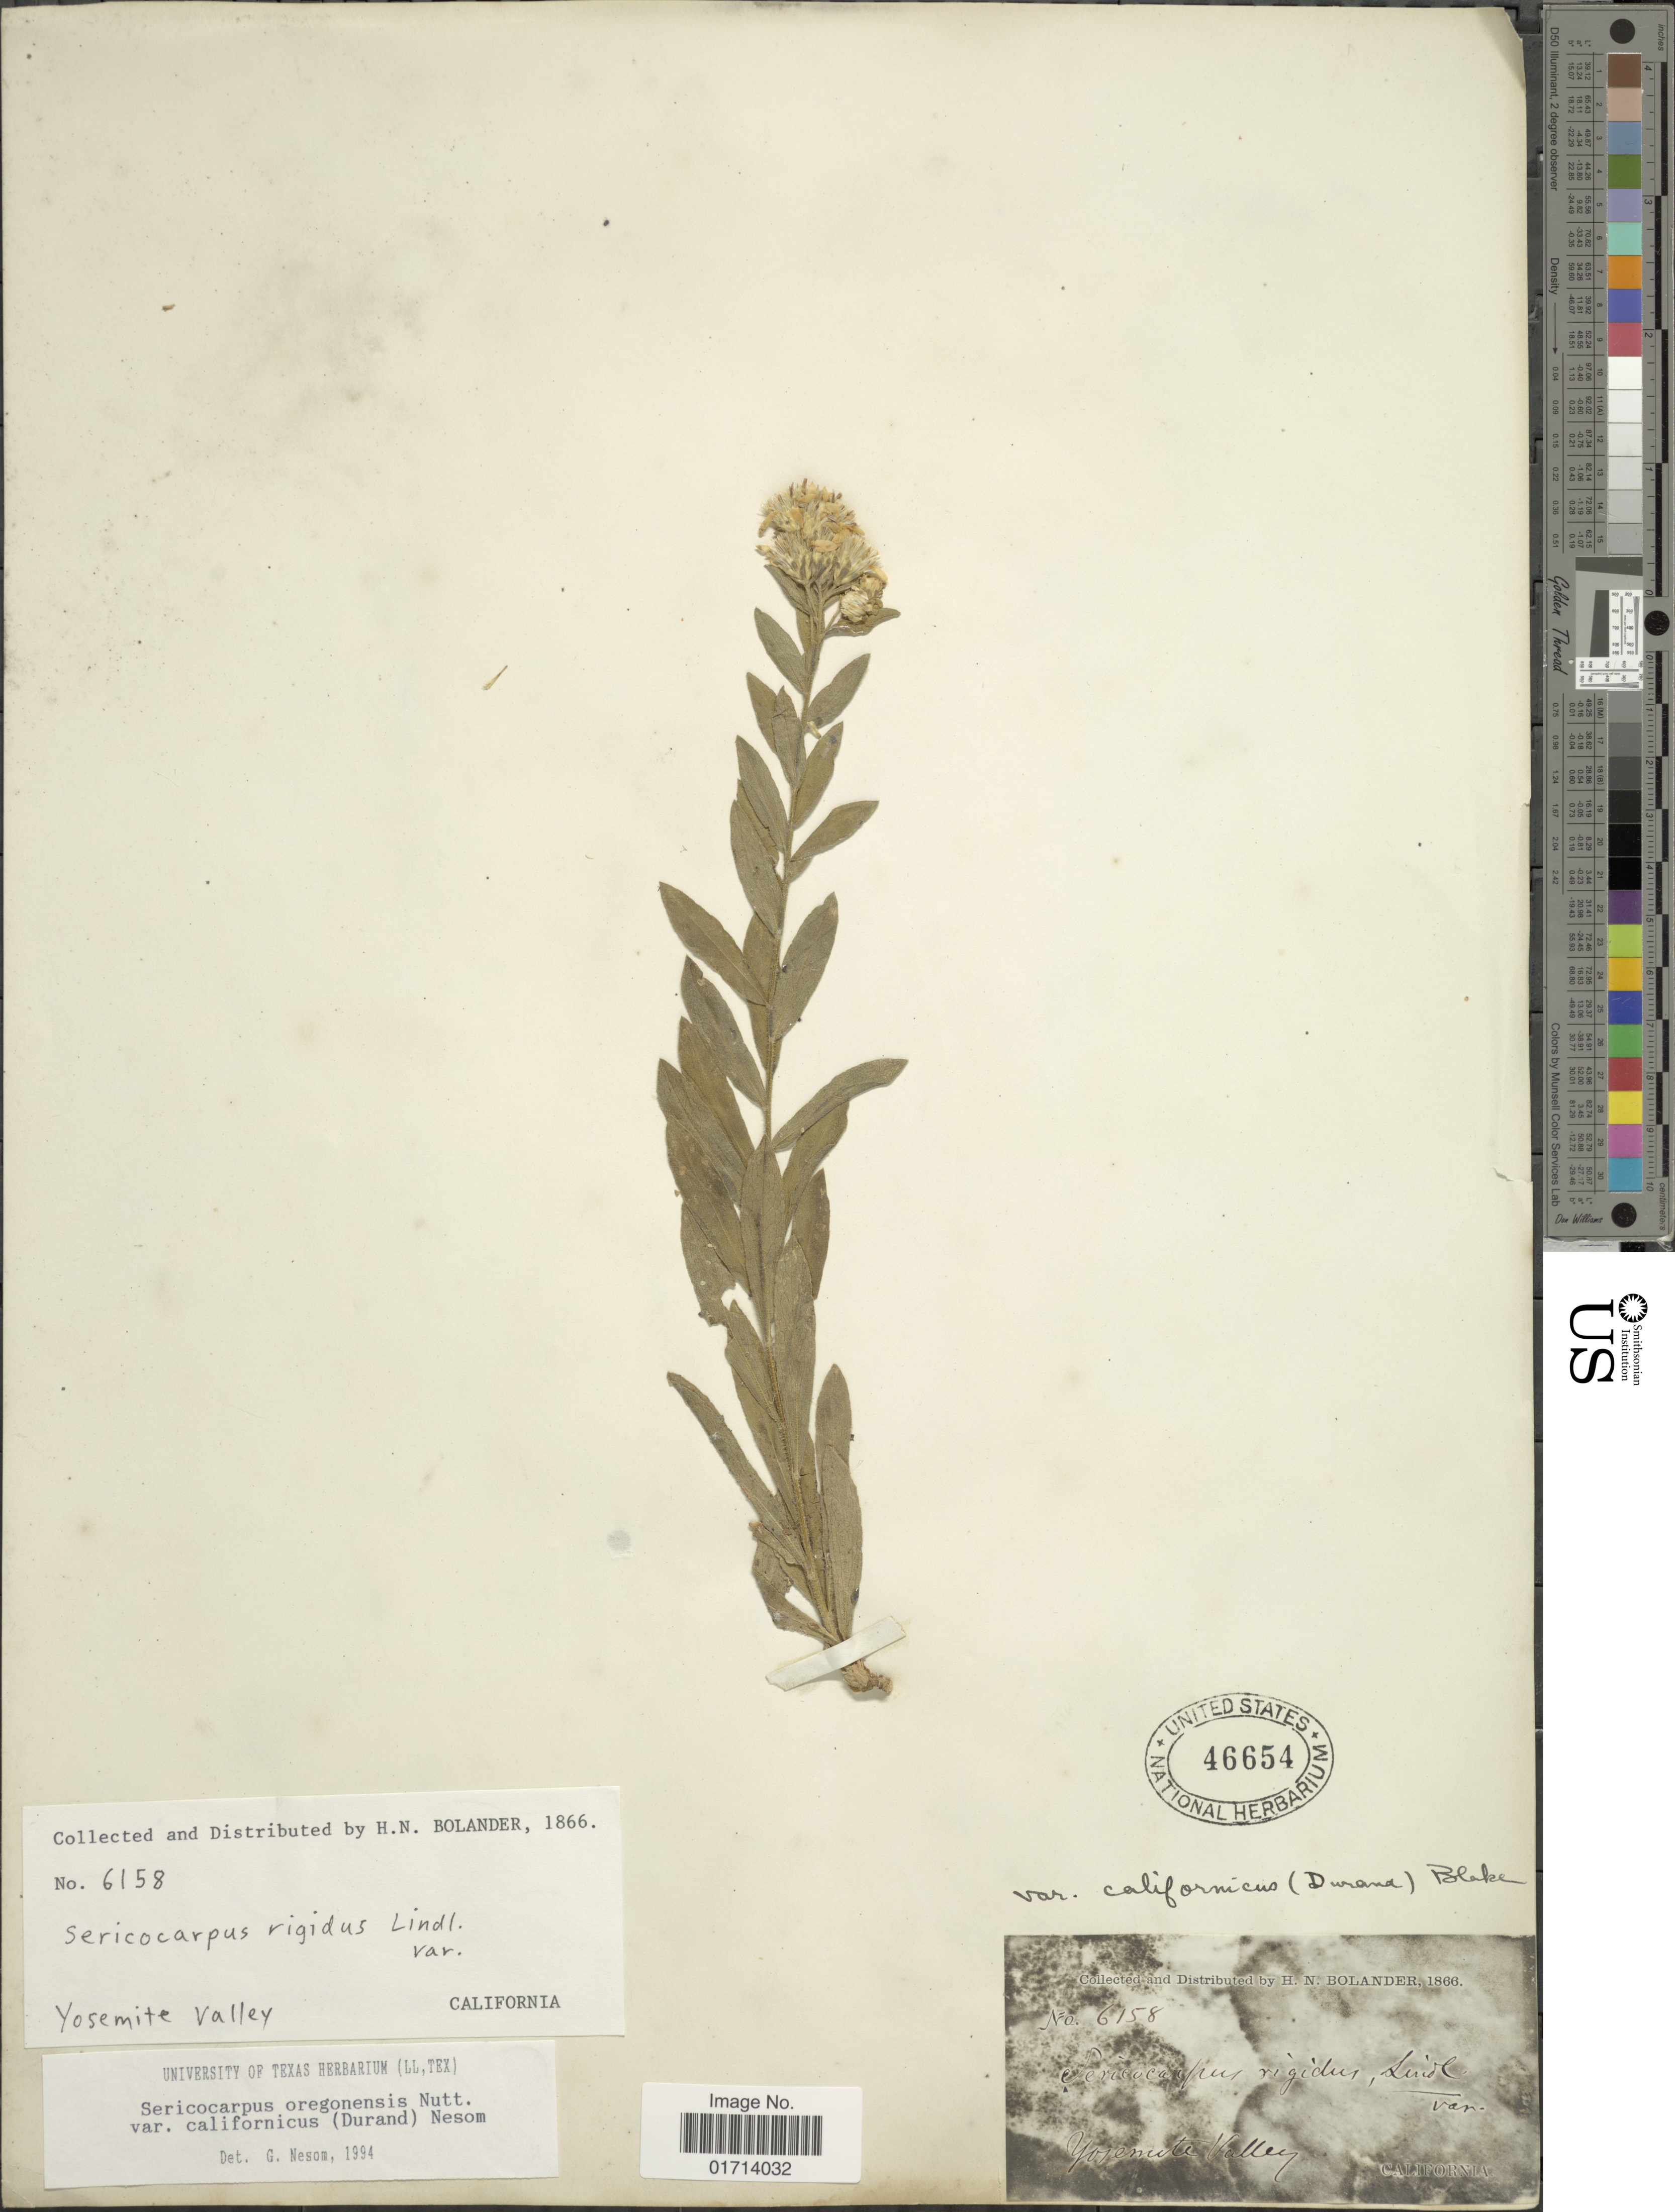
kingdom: Plantae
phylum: Tracheophyta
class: Magnoliopsida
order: Asterales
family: Asteraceae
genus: Sericocarpus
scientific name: Sericocarpus oregonensis var. californicus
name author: (Durand) G.L. Nesom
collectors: H. Bolander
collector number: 6158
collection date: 1866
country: United States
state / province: California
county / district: Mariposa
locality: Yosemite valley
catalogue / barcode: US 46654